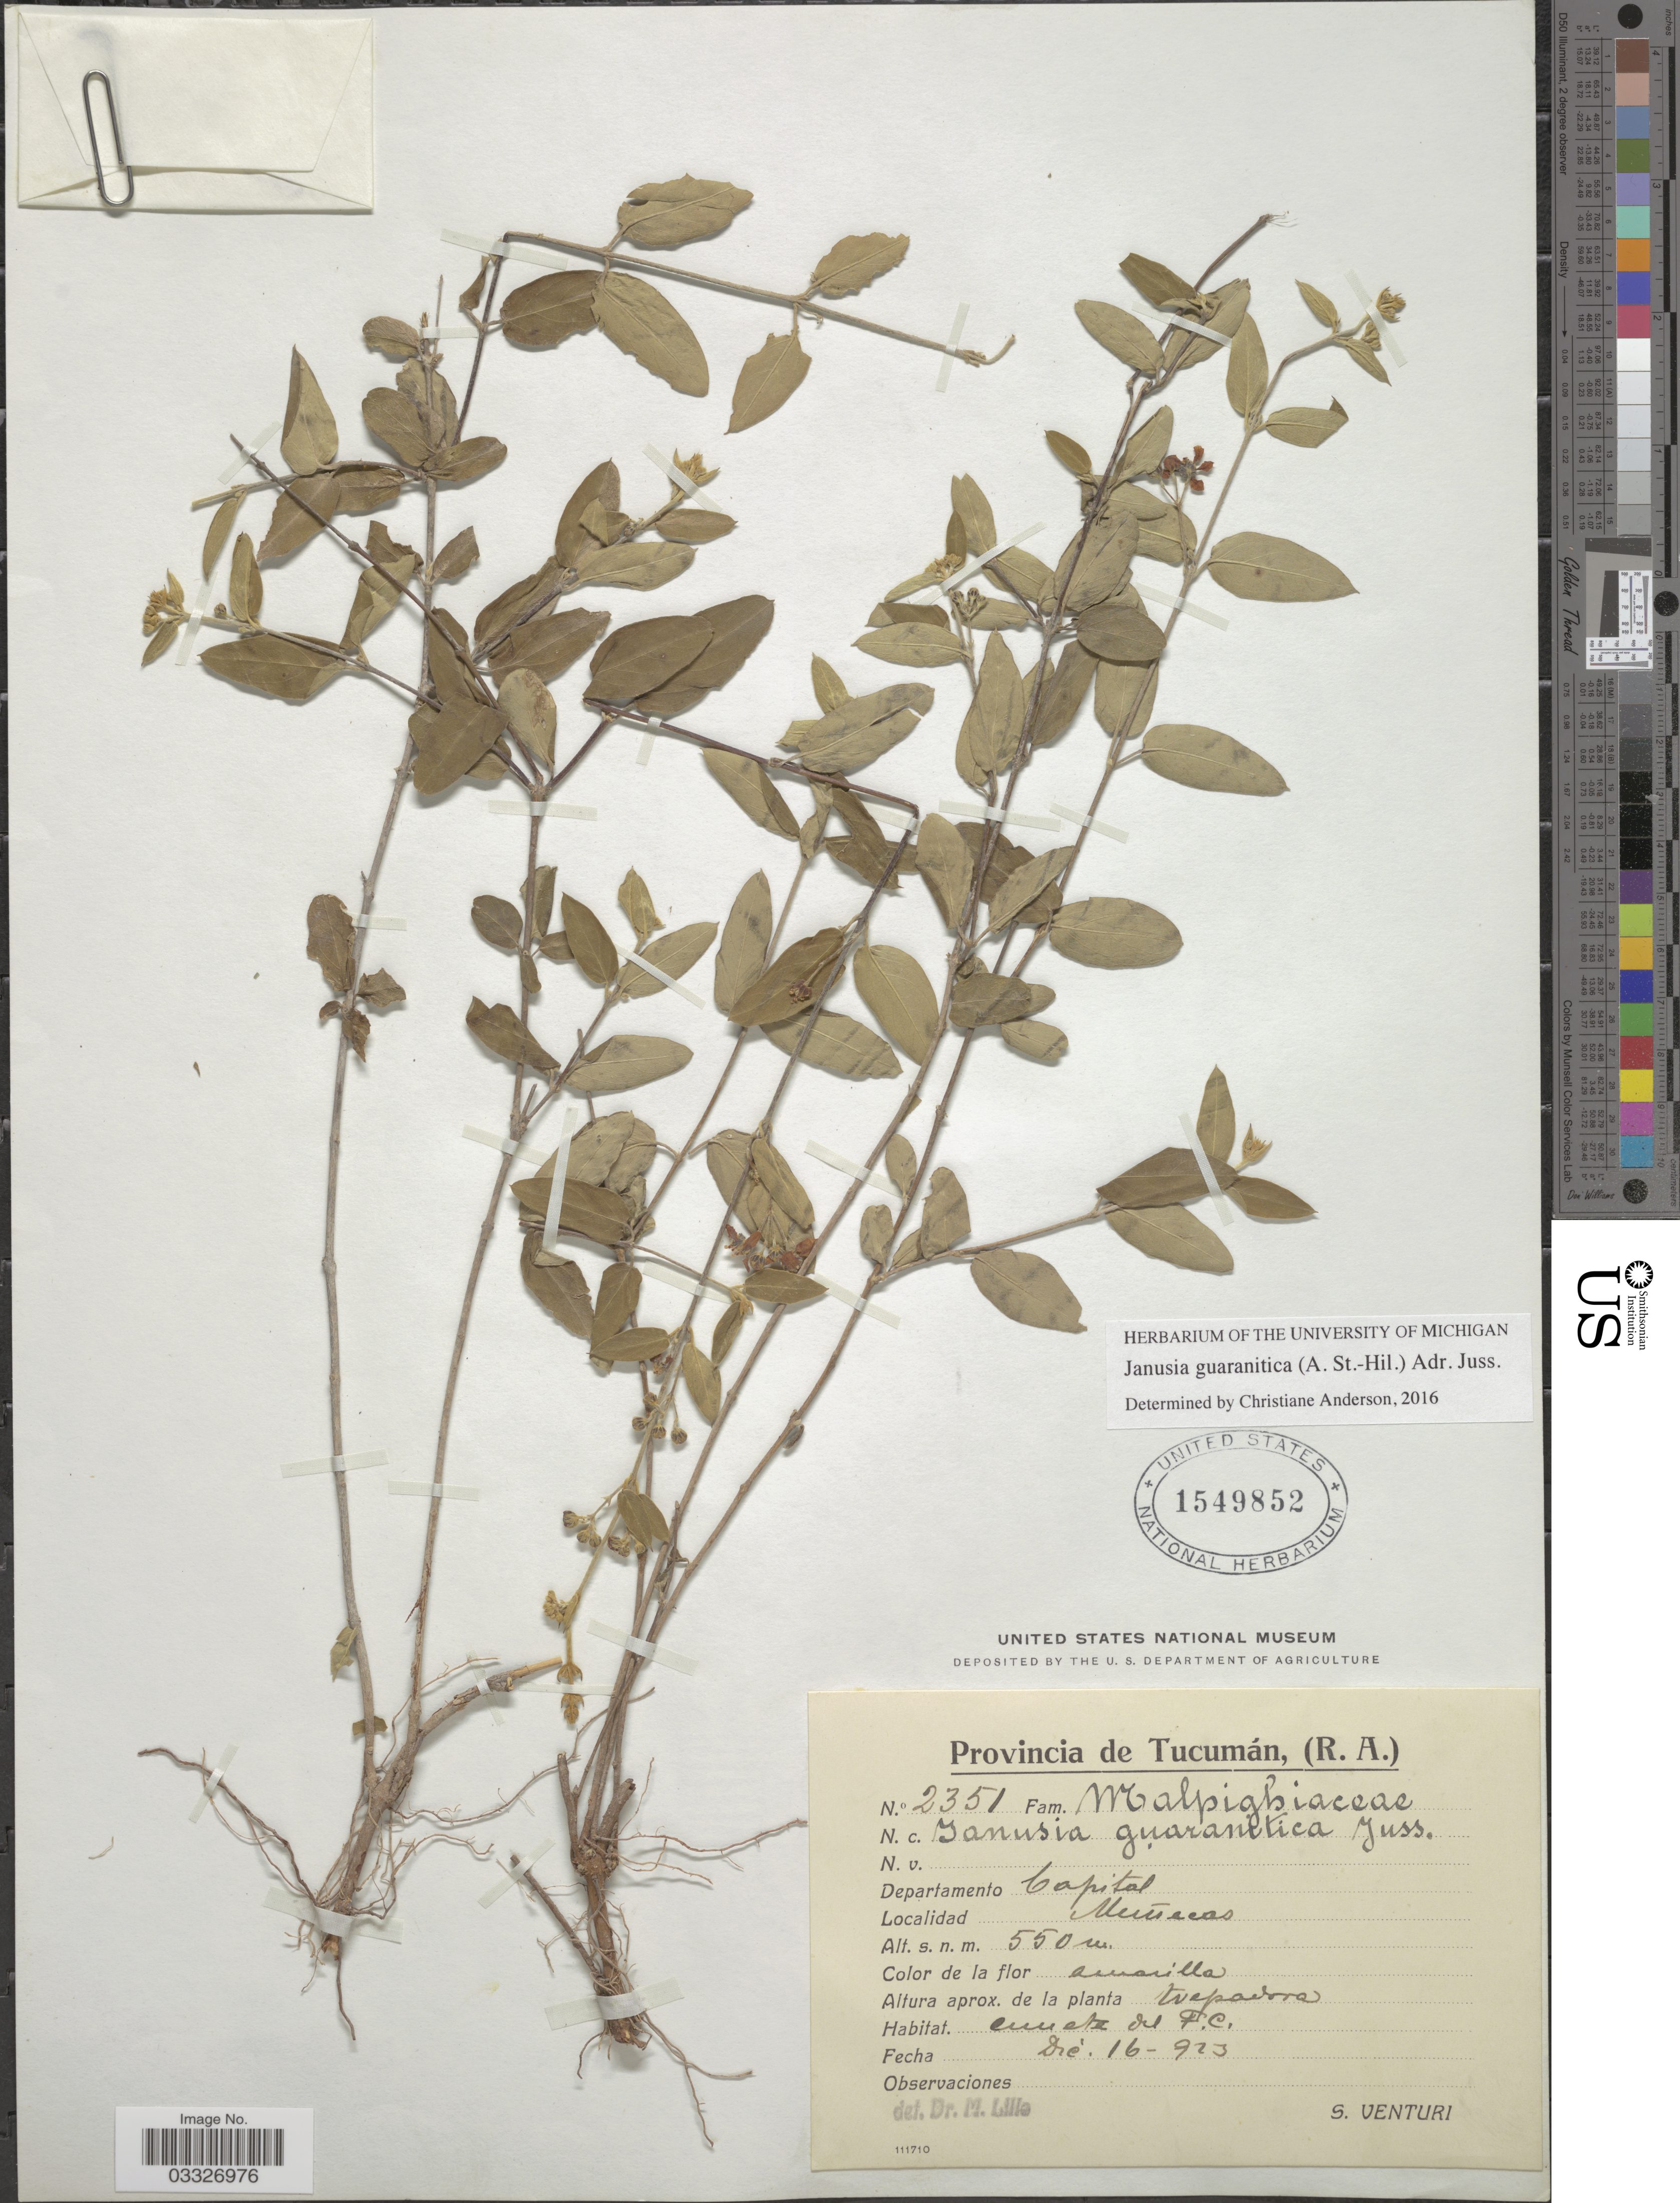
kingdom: Plantae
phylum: Tracheophyta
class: Magnoliopsida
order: Malpighiales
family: Malpighiaceae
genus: Janusia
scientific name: Janusia guaranitica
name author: (A. St.-Hil.) A. Juss.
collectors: S. Venturi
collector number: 2351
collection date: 1923-12-16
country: Argentina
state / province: Tucuman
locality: Departamento Capital. Munecas.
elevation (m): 550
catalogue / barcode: US 1549852